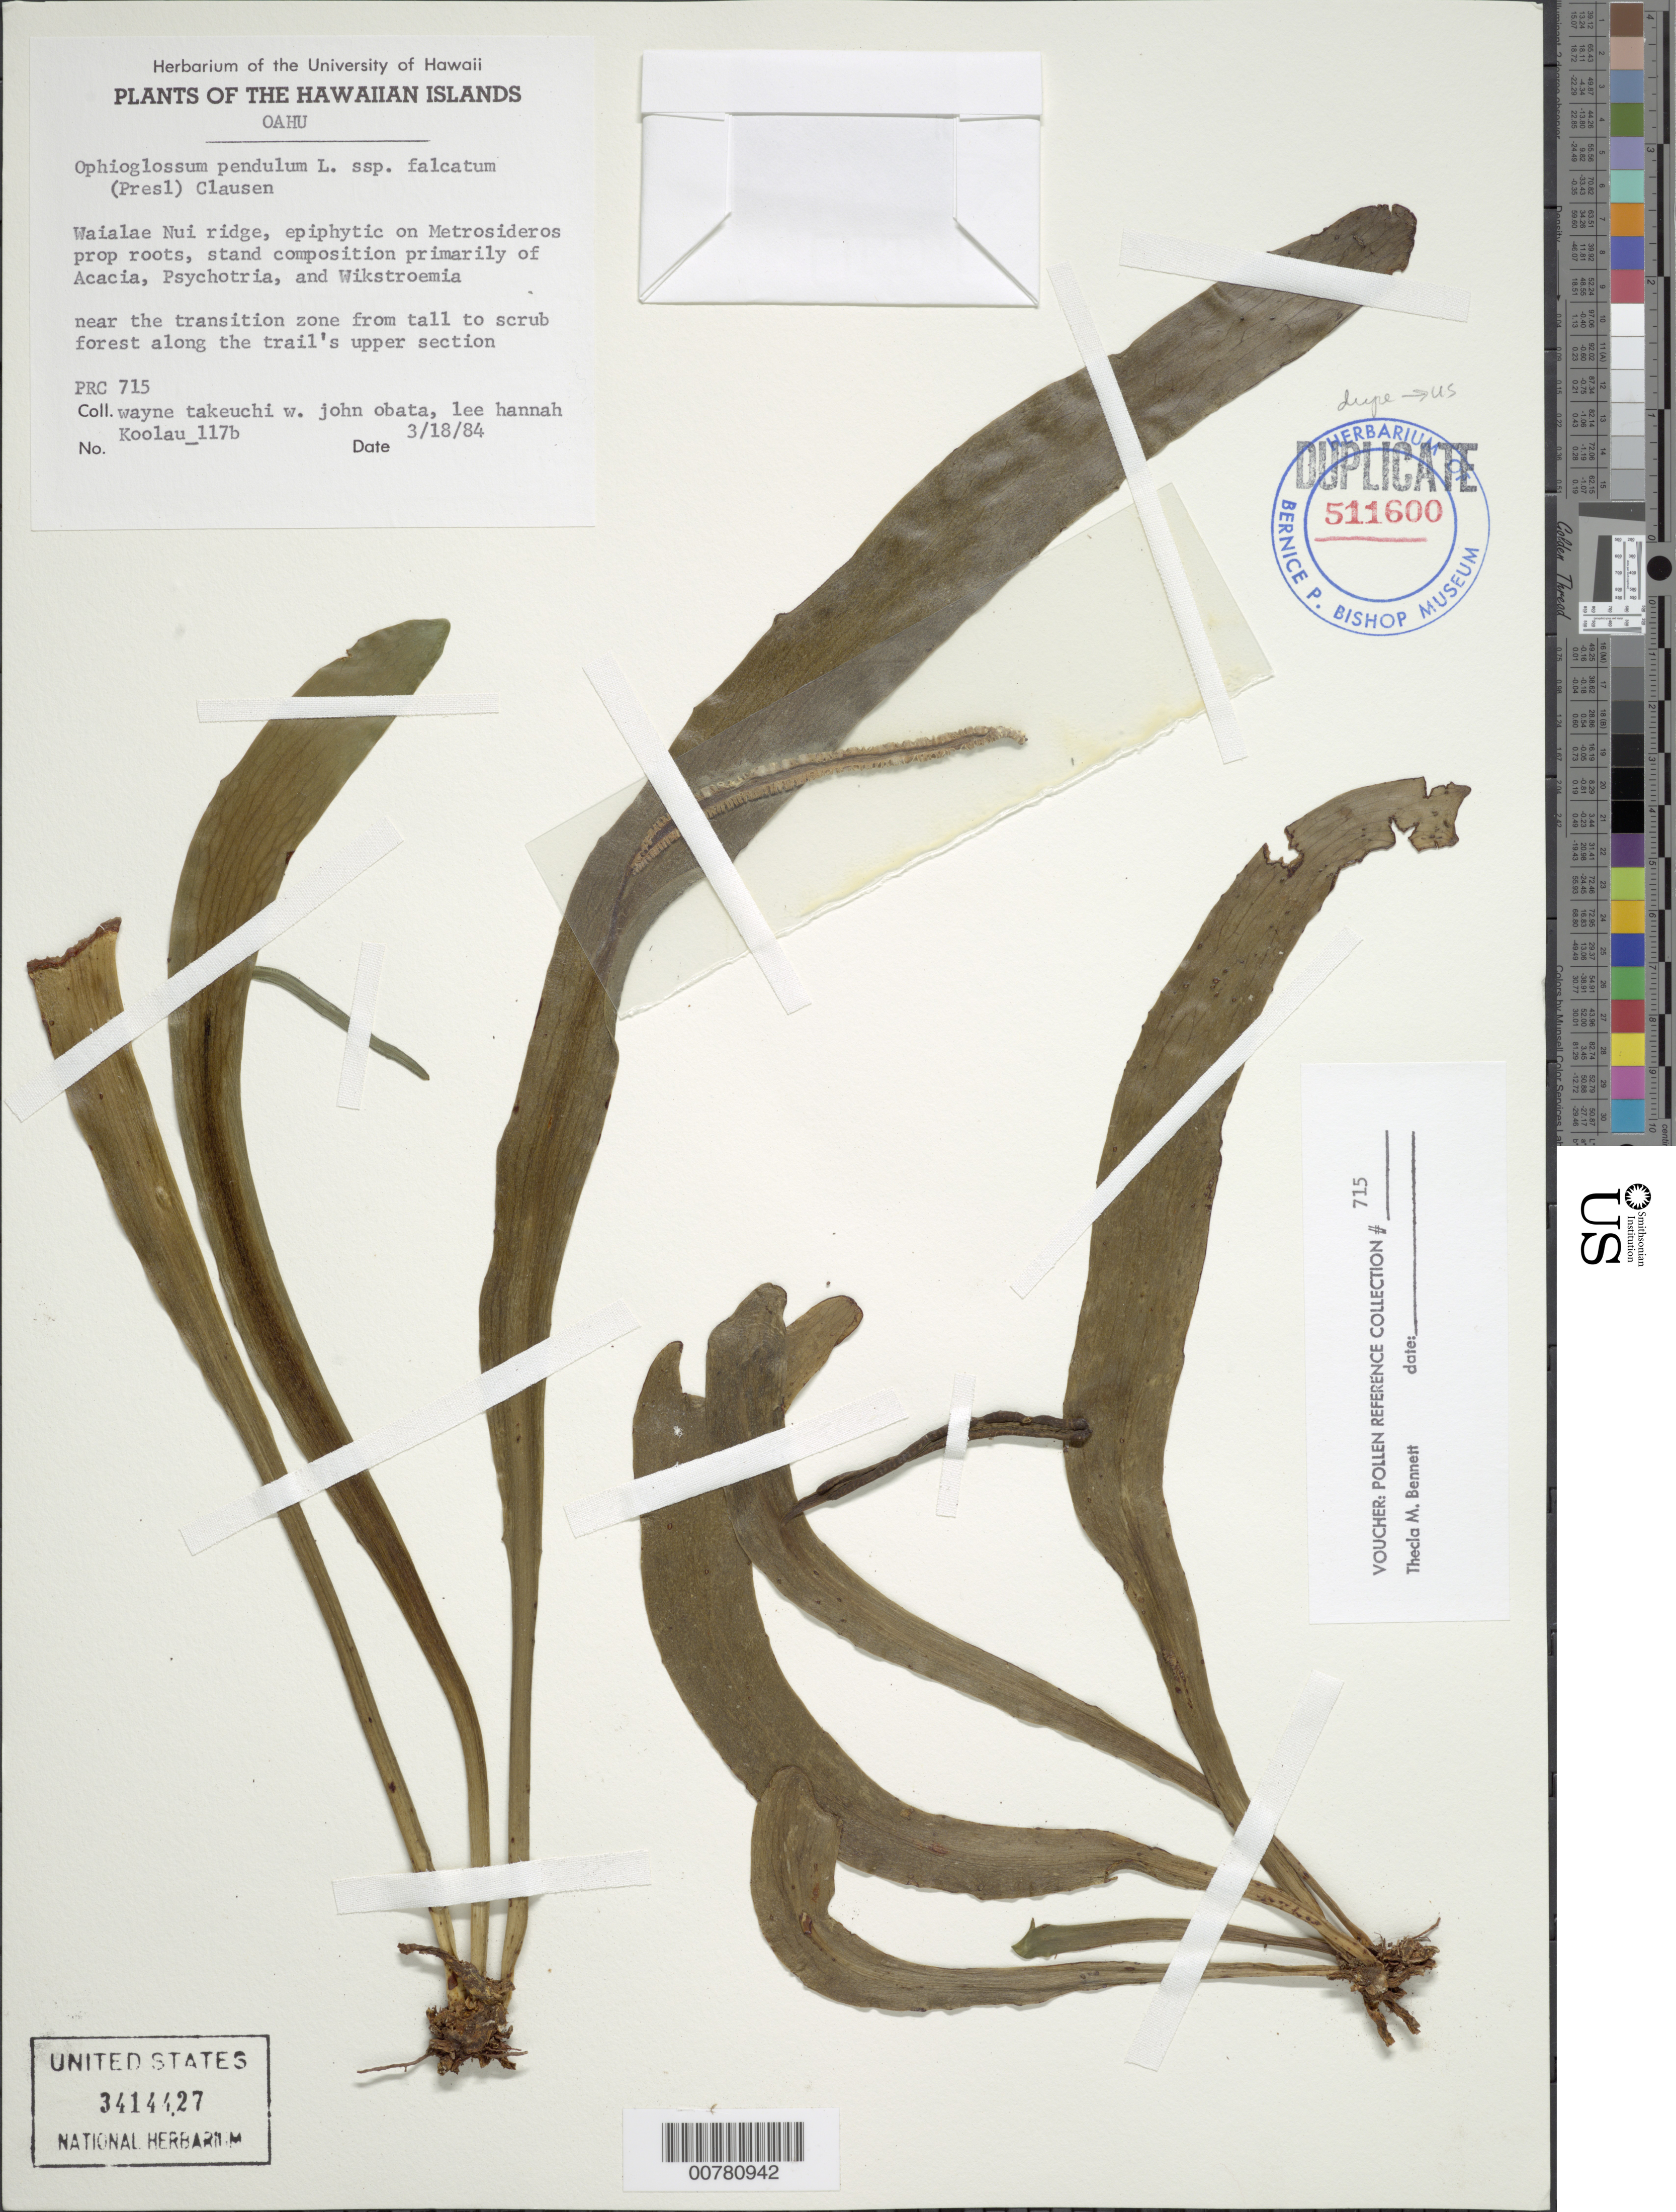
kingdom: Plantae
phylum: Tracheophyta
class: Polypodiopsida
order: Ophioglossales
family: Ophioglossaceae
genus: Ophioderma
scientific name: Ophioderma pendulum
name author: (L.) C. Presl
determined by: Wagner, W. L., (BOT), Smithsonian Institution - National Museum of Natural History (UNITED STATES)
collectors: W. N. Takeuchi, J. Obata & L. Hannah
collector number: Koolau 117a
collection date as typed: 18 Mar 1984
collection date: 1984-03-18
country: United States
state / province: Hawaii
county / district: Honolulu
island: Oahu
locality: Waialae Nui ridge, upper section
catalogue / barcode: US 3414427